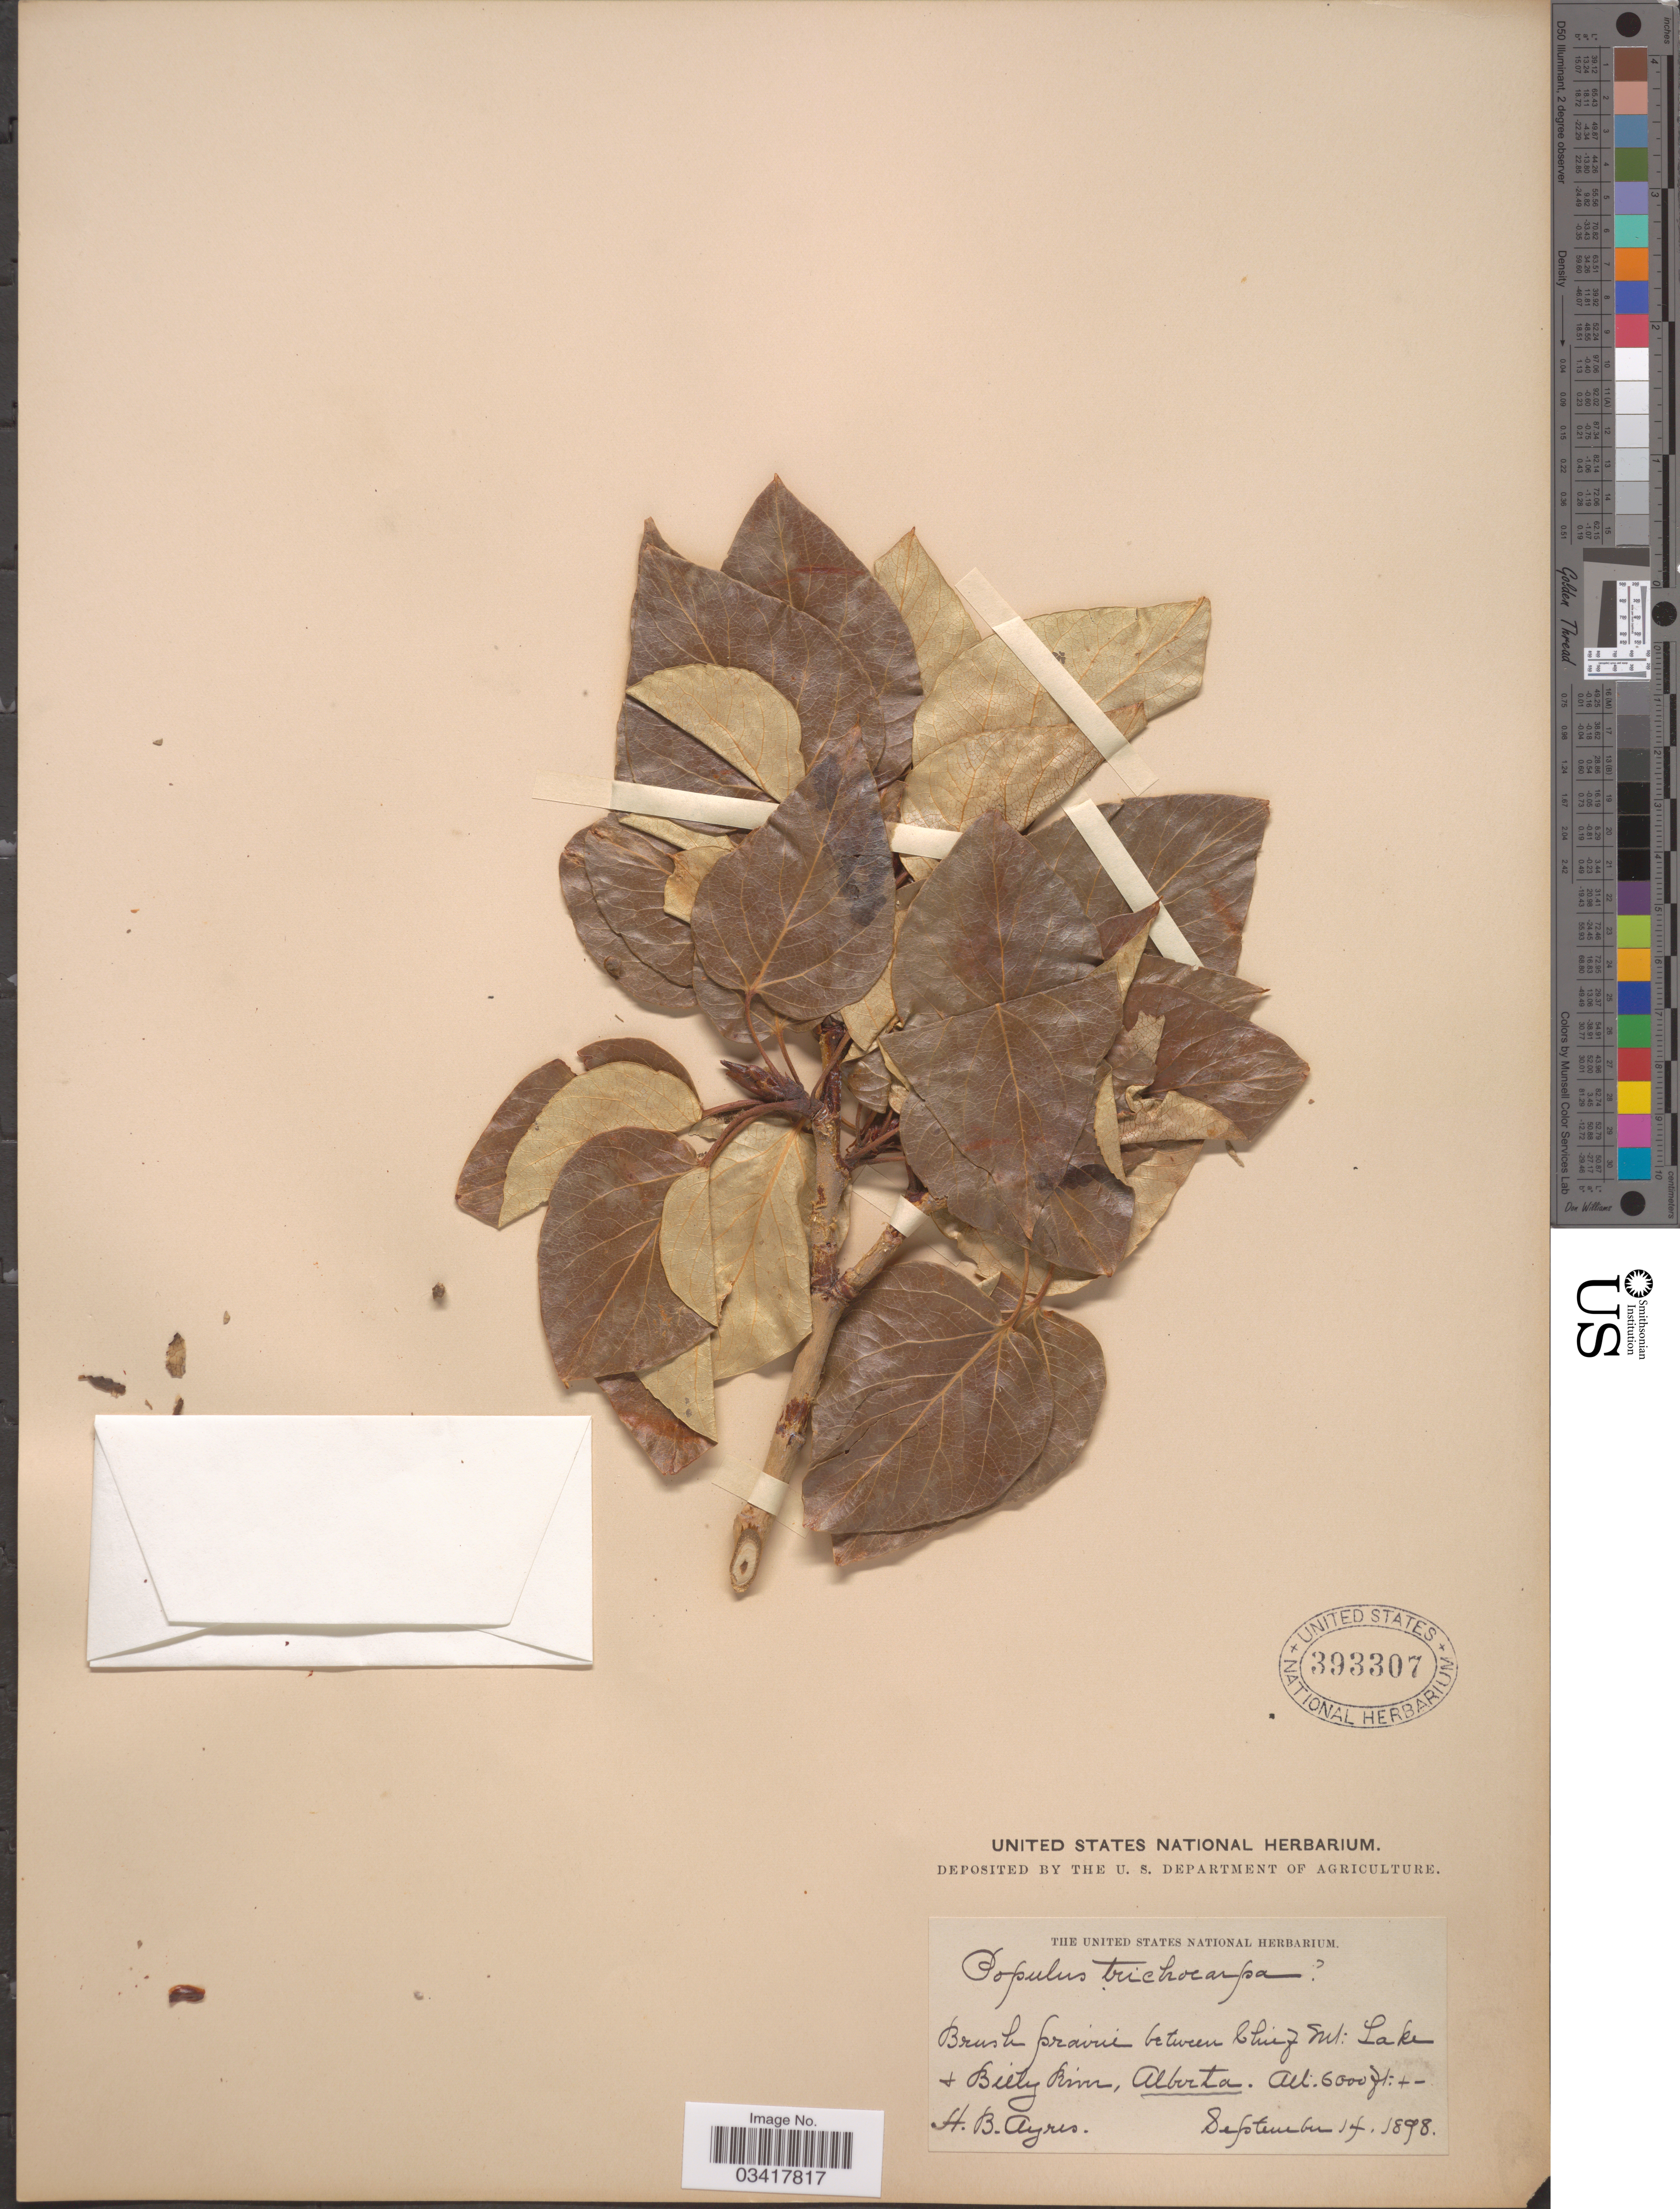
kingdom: Plantae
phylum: Tracheophyta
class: Magnoliopsida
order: Malpighiales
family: Salicaceae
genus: Populus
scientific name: Populus trichocarpa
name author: Torr. & A. Gray ex W. Hook.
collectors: H. Ayres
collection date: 1898-09-14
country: Canada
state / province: Alberta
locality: Brush prairie between Chif Mt. Lake + Billy River.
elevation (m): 1829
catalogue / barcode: US 393307